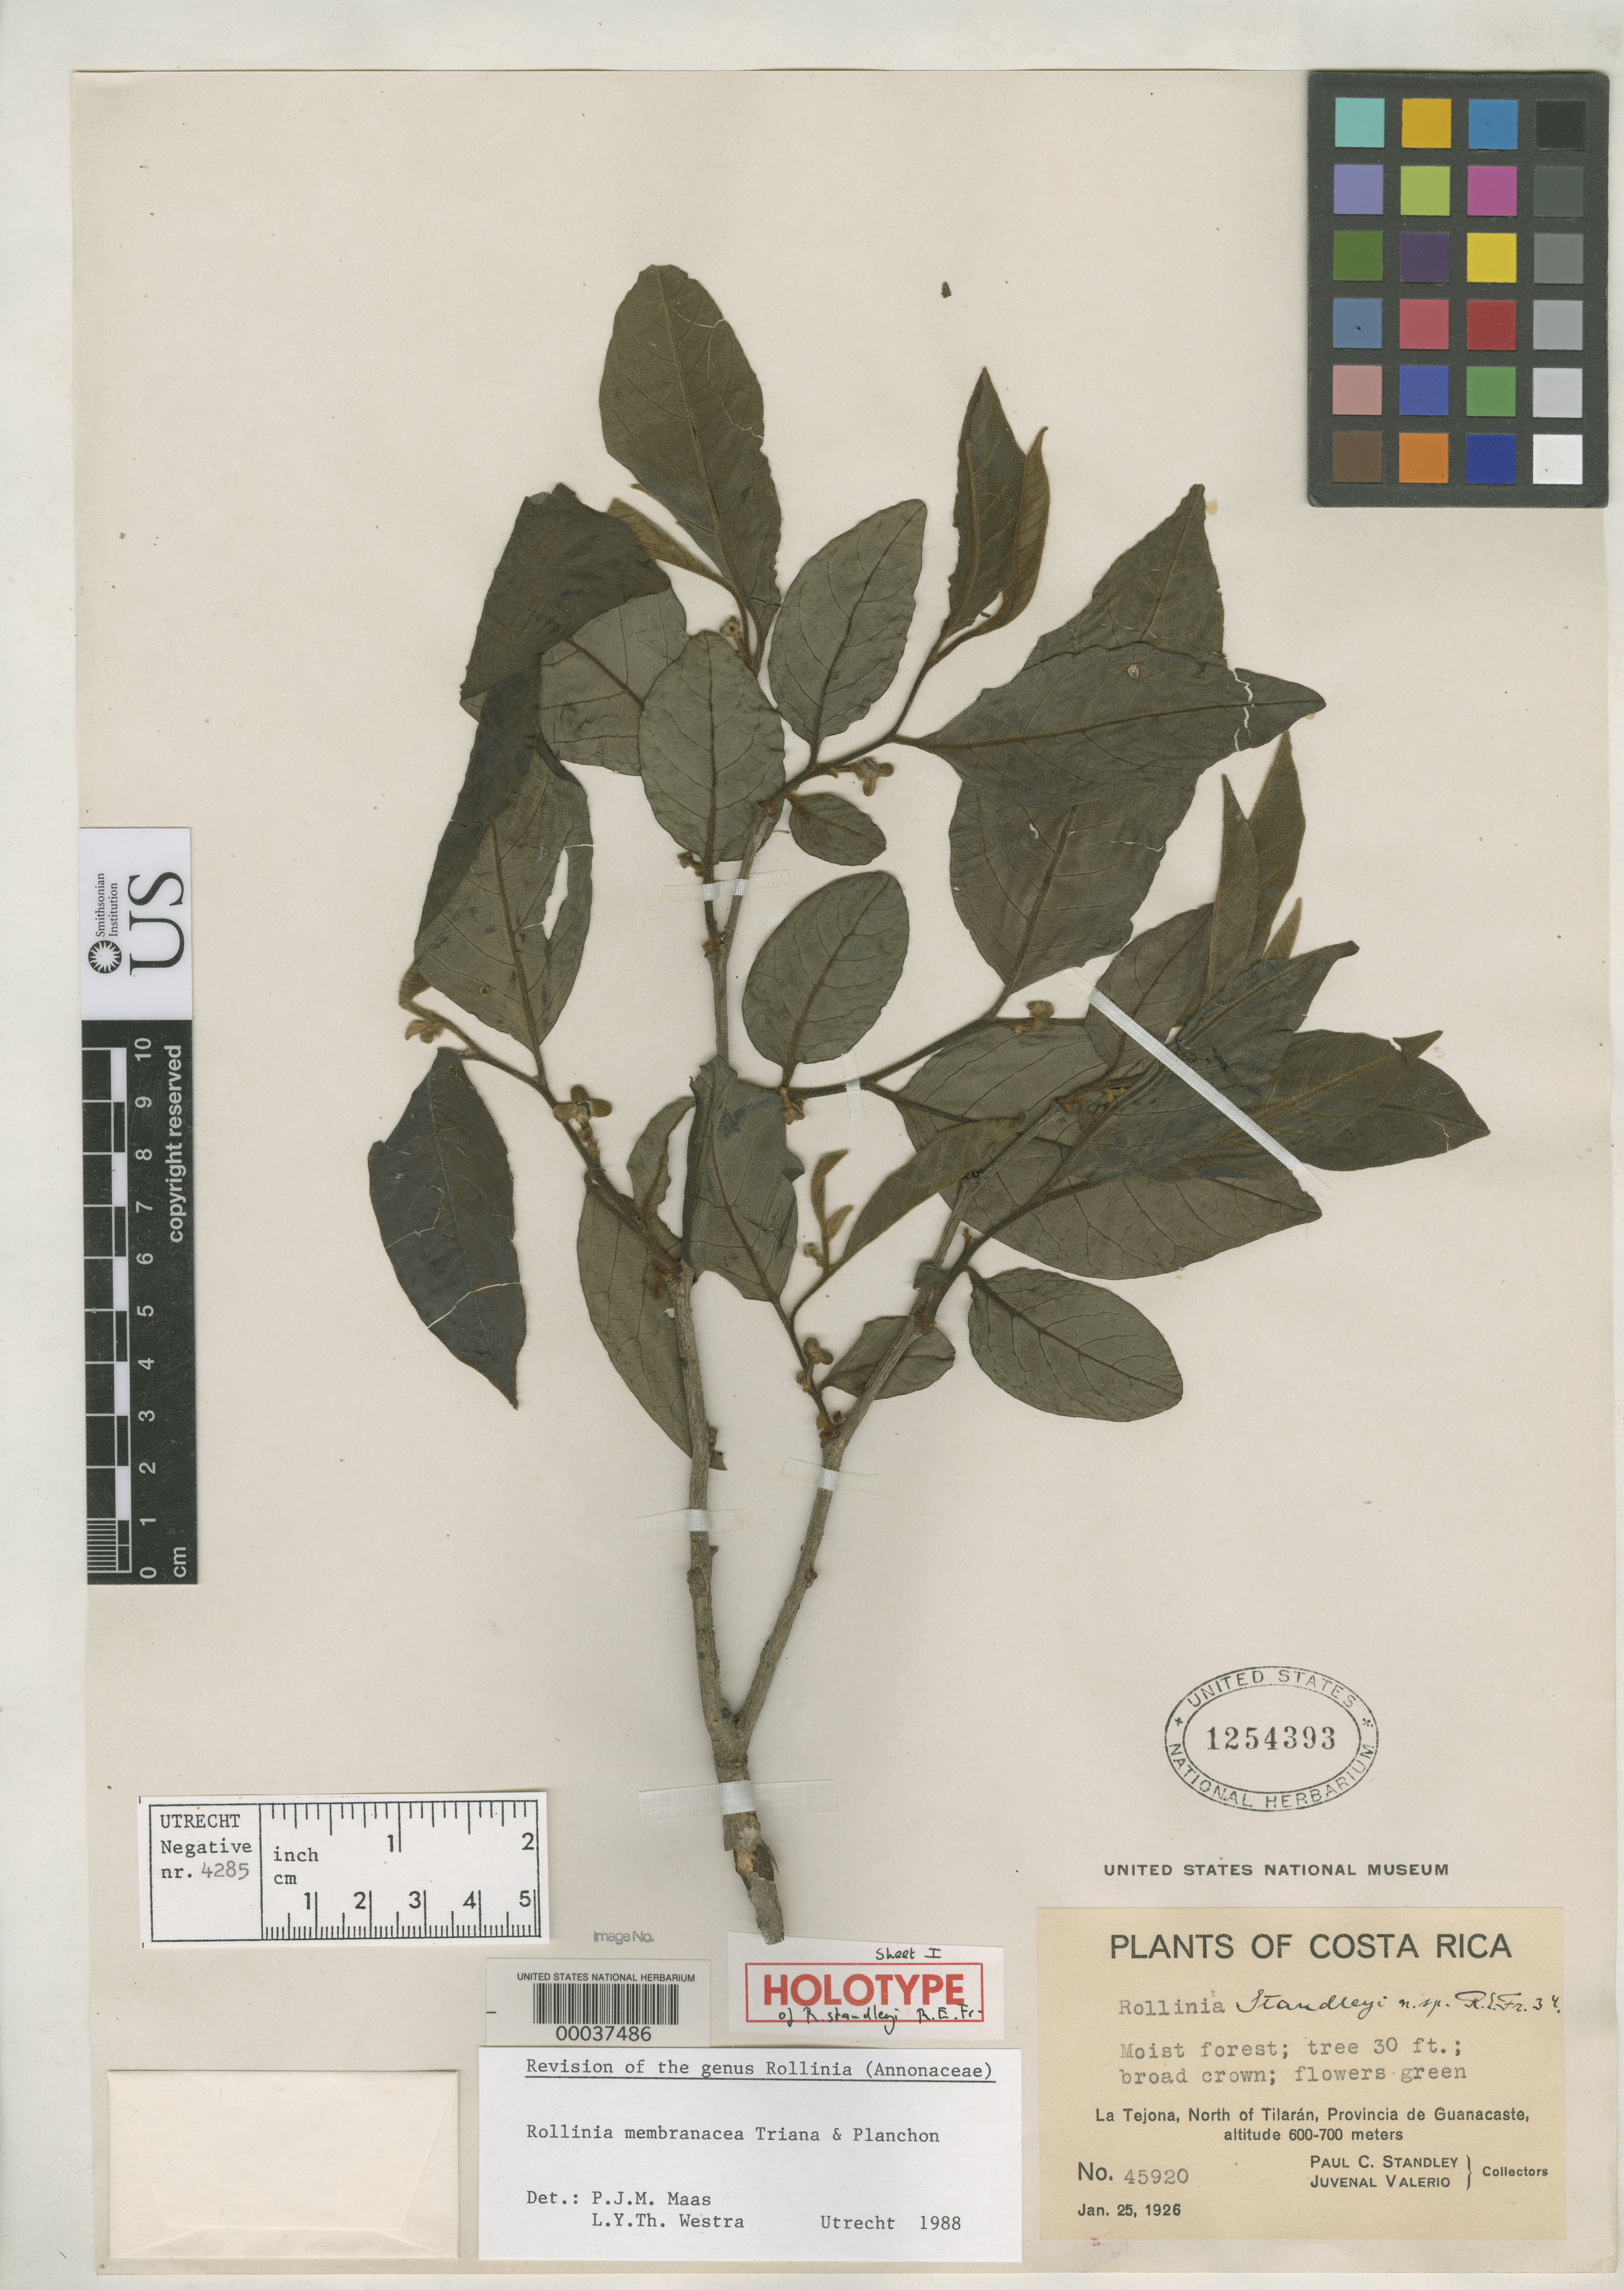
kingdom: Plantae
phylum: Tracheophyta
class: Magnoliopsida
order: Magnoliales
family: Annonaceae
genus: Rollinia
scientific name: Rollinia standleyi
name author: R.E. Fr.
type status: Holotype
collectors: P. C. Standley & J. Valerio R.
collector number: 45920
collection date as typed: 25 Jan 1926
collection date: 1926-01-25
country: Costa Rica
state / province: Guanacaste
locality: La Tejona, N of Tilarán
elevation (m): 600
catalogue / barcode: US 1254393